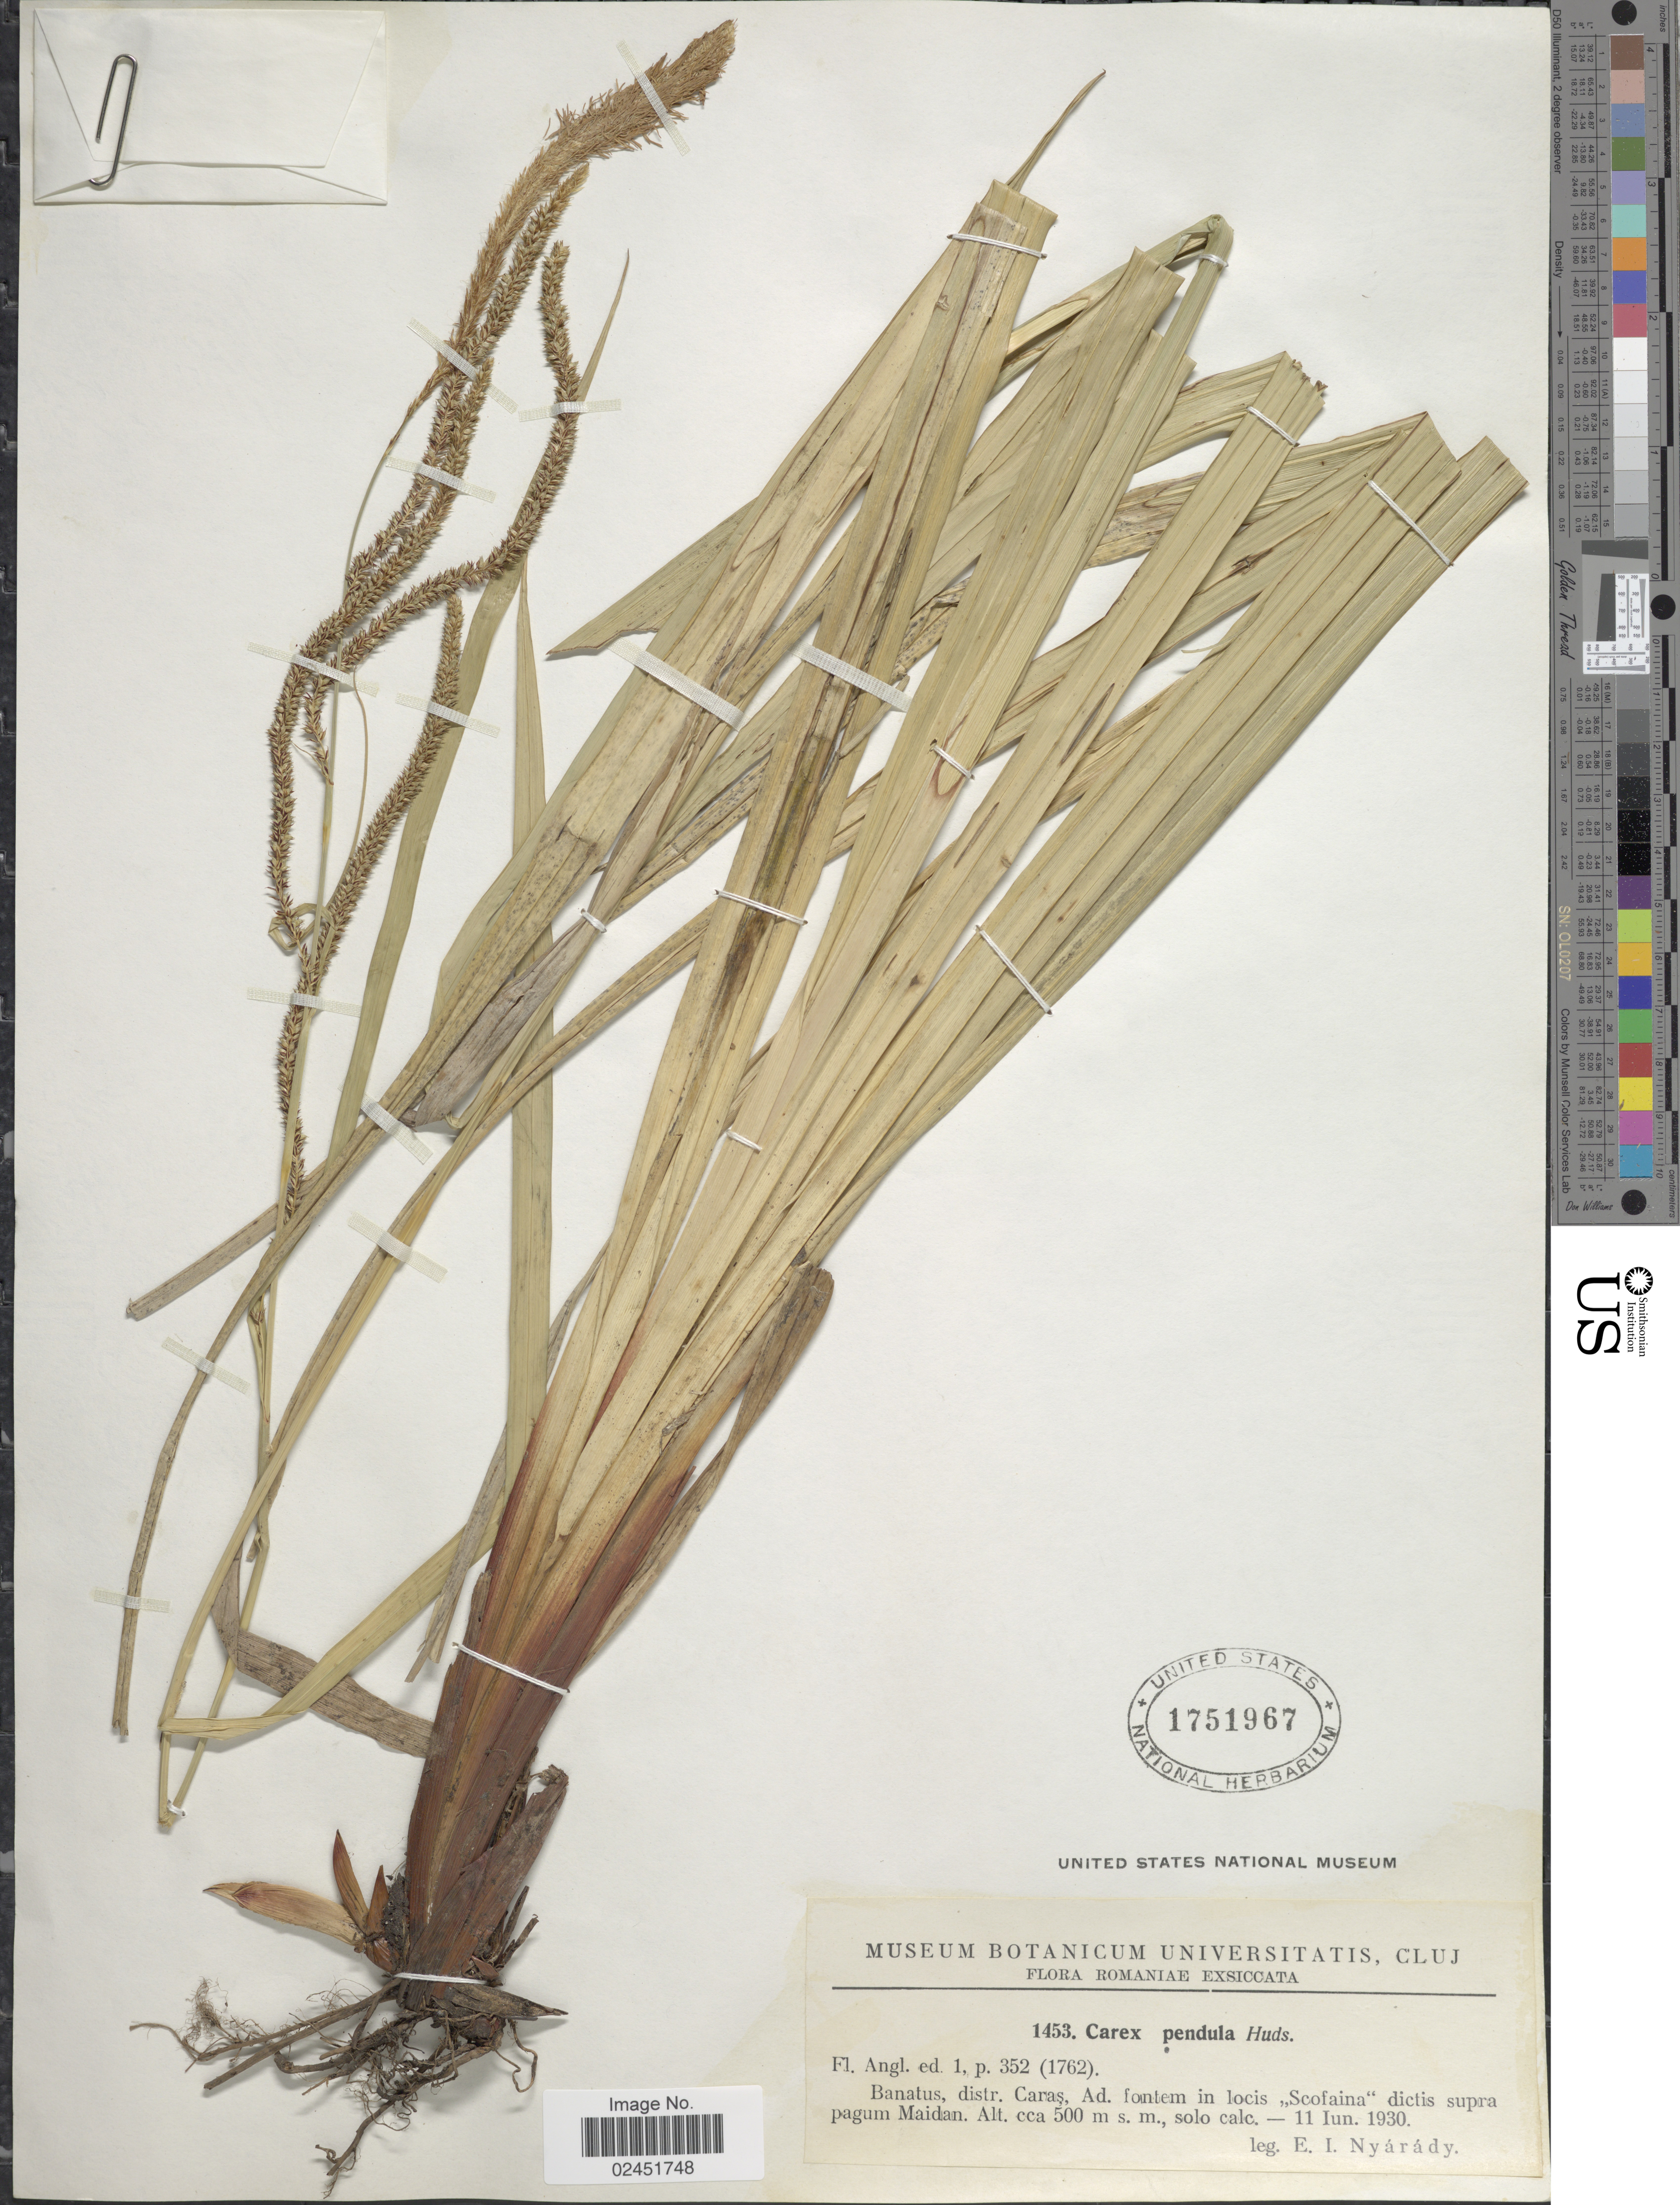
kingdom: Plantae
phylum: Tracheophyta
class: Liliopsida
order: Poales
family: Cyperaceae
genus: Carex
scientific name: Carex pendula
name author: Huds.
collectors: E. Nyárády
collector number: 1453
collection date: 1930-06-11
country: Romania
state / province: Caras-Severin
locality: Romaniae. Banatus, distr. Caras, Ad. fontem in locis Scofaina dictis supra pagum Maidan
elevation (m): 500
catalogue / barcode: US 1751967